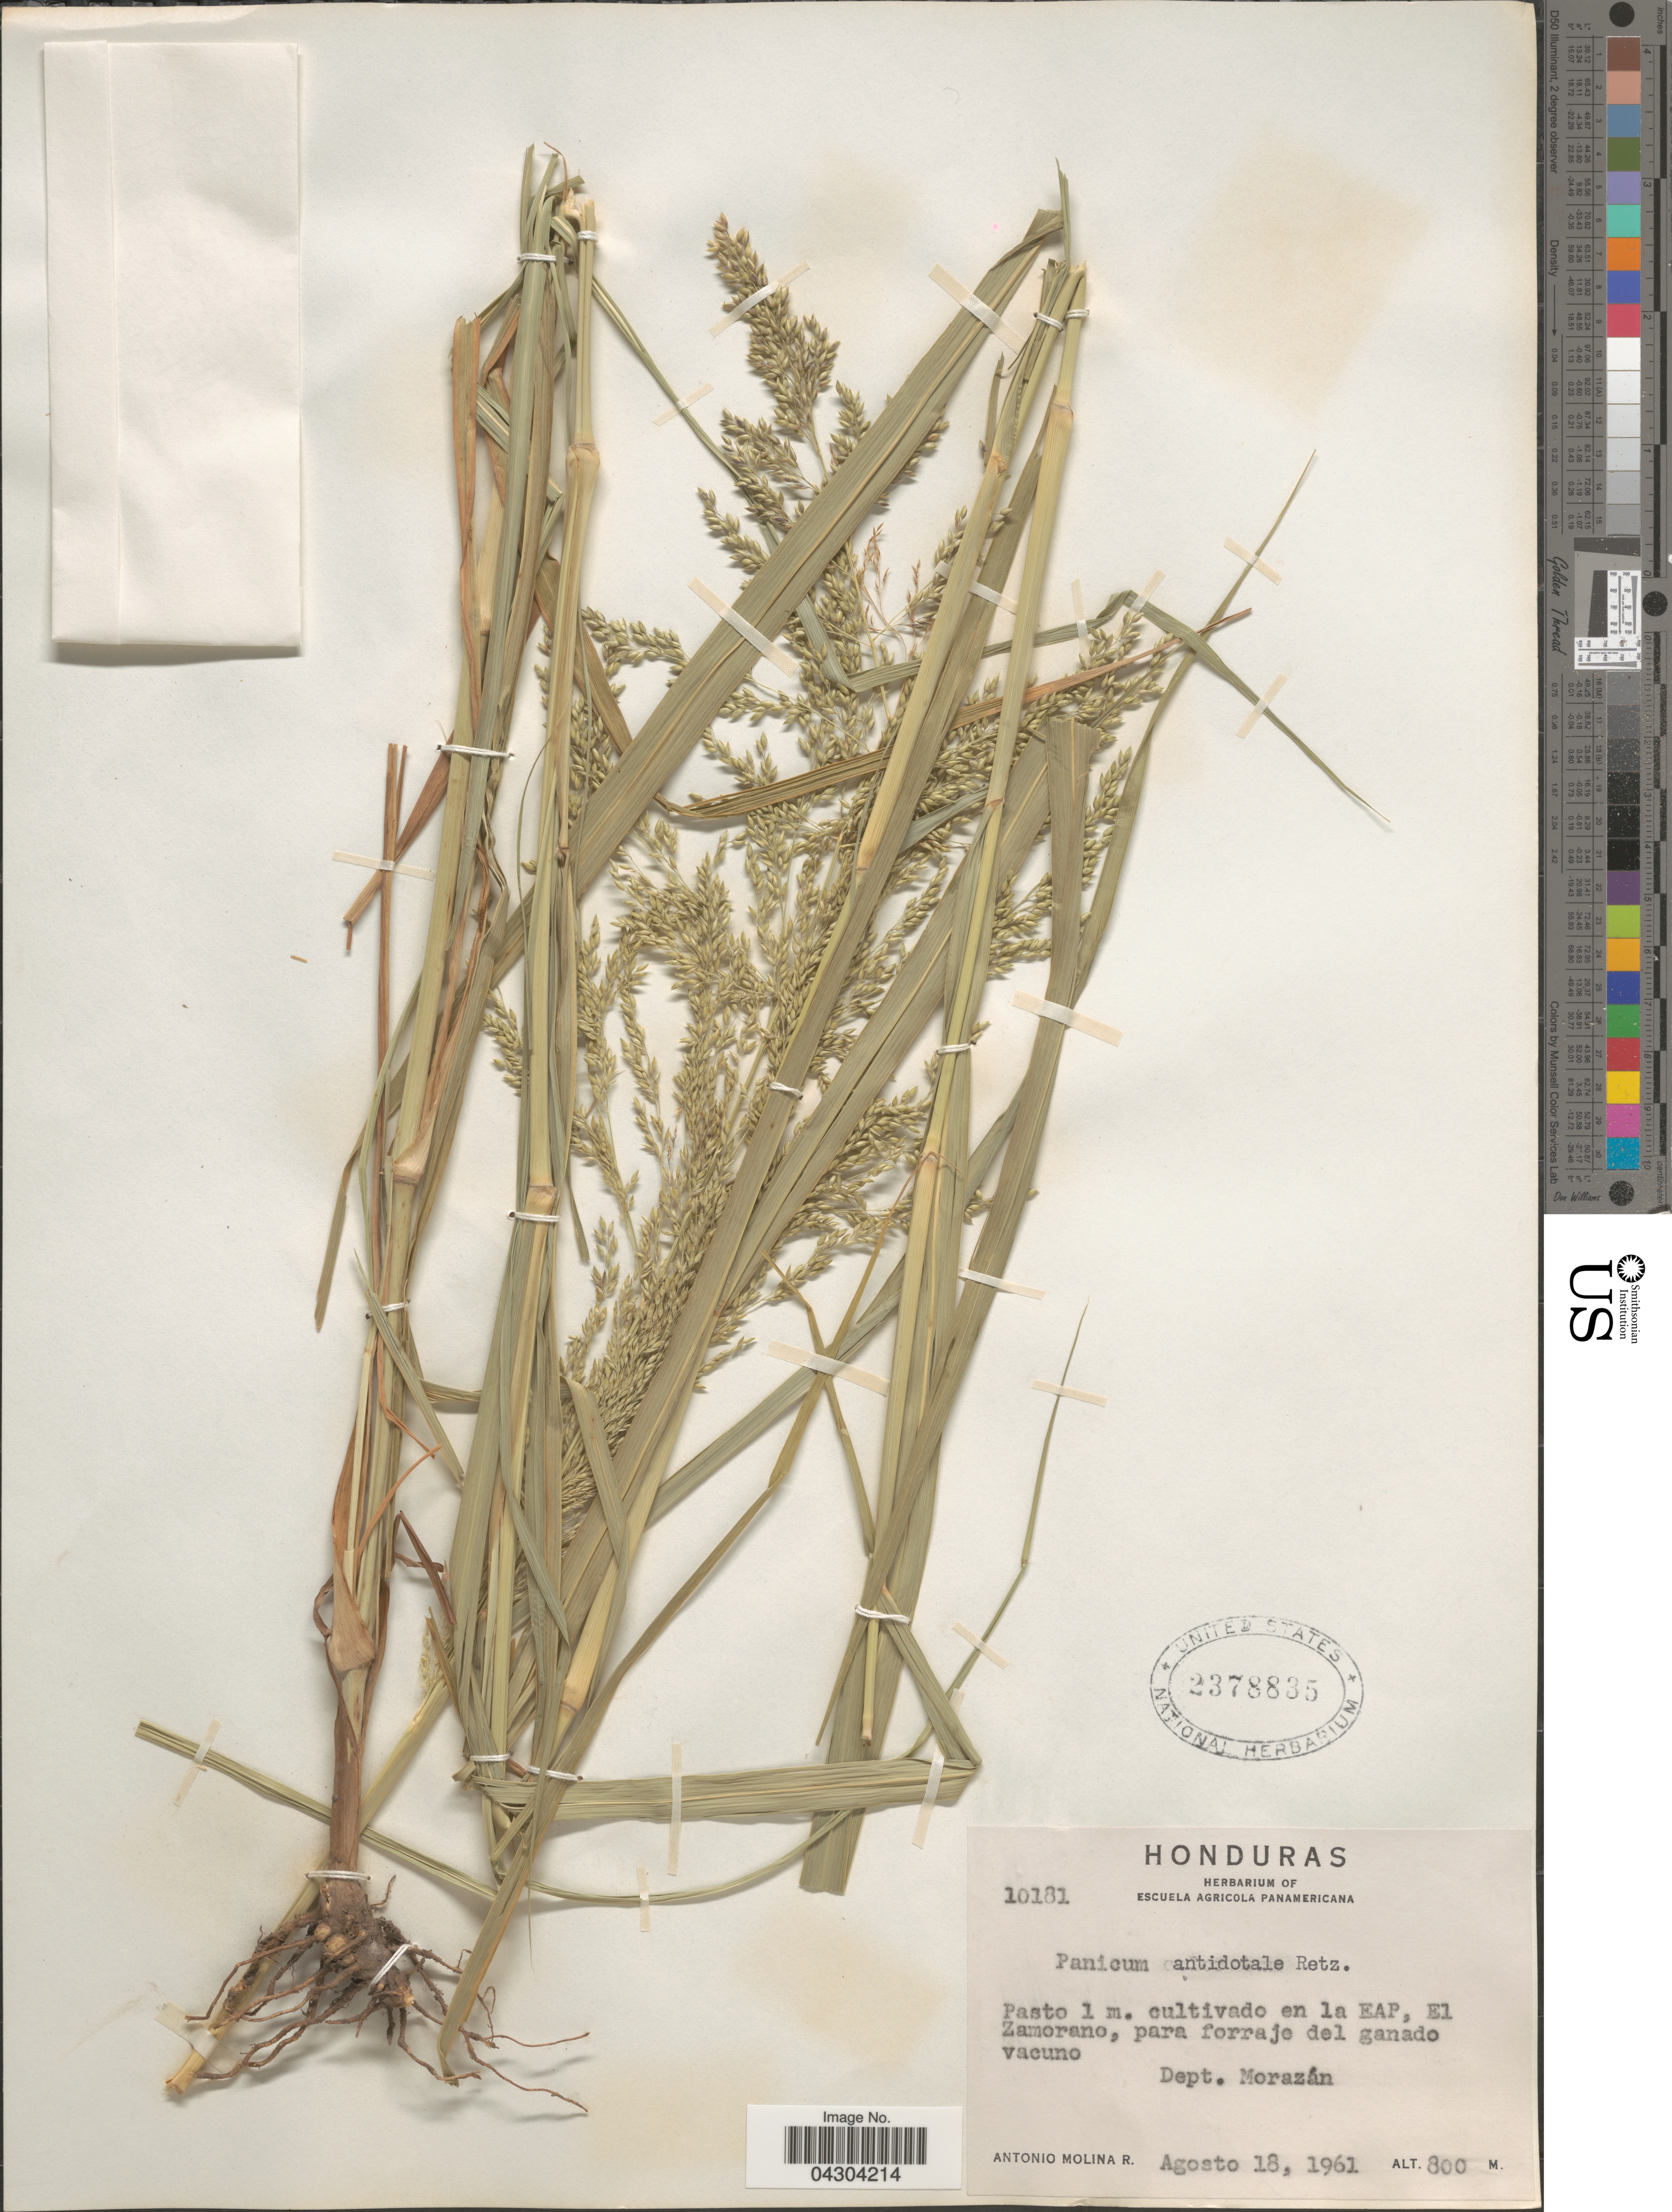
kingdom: Plantae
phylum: Tracheophyta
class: Liliopsida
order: Poales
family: Poaceae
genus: Panicum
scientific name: Panicum antidotale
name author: Retz.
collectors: A. Molina R.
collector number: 10181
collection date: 1961-08-18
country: Honduras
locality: En la EAP, El Zamorano, para forraje del ganado vacuno.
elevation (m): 800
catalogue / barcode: US 2378835